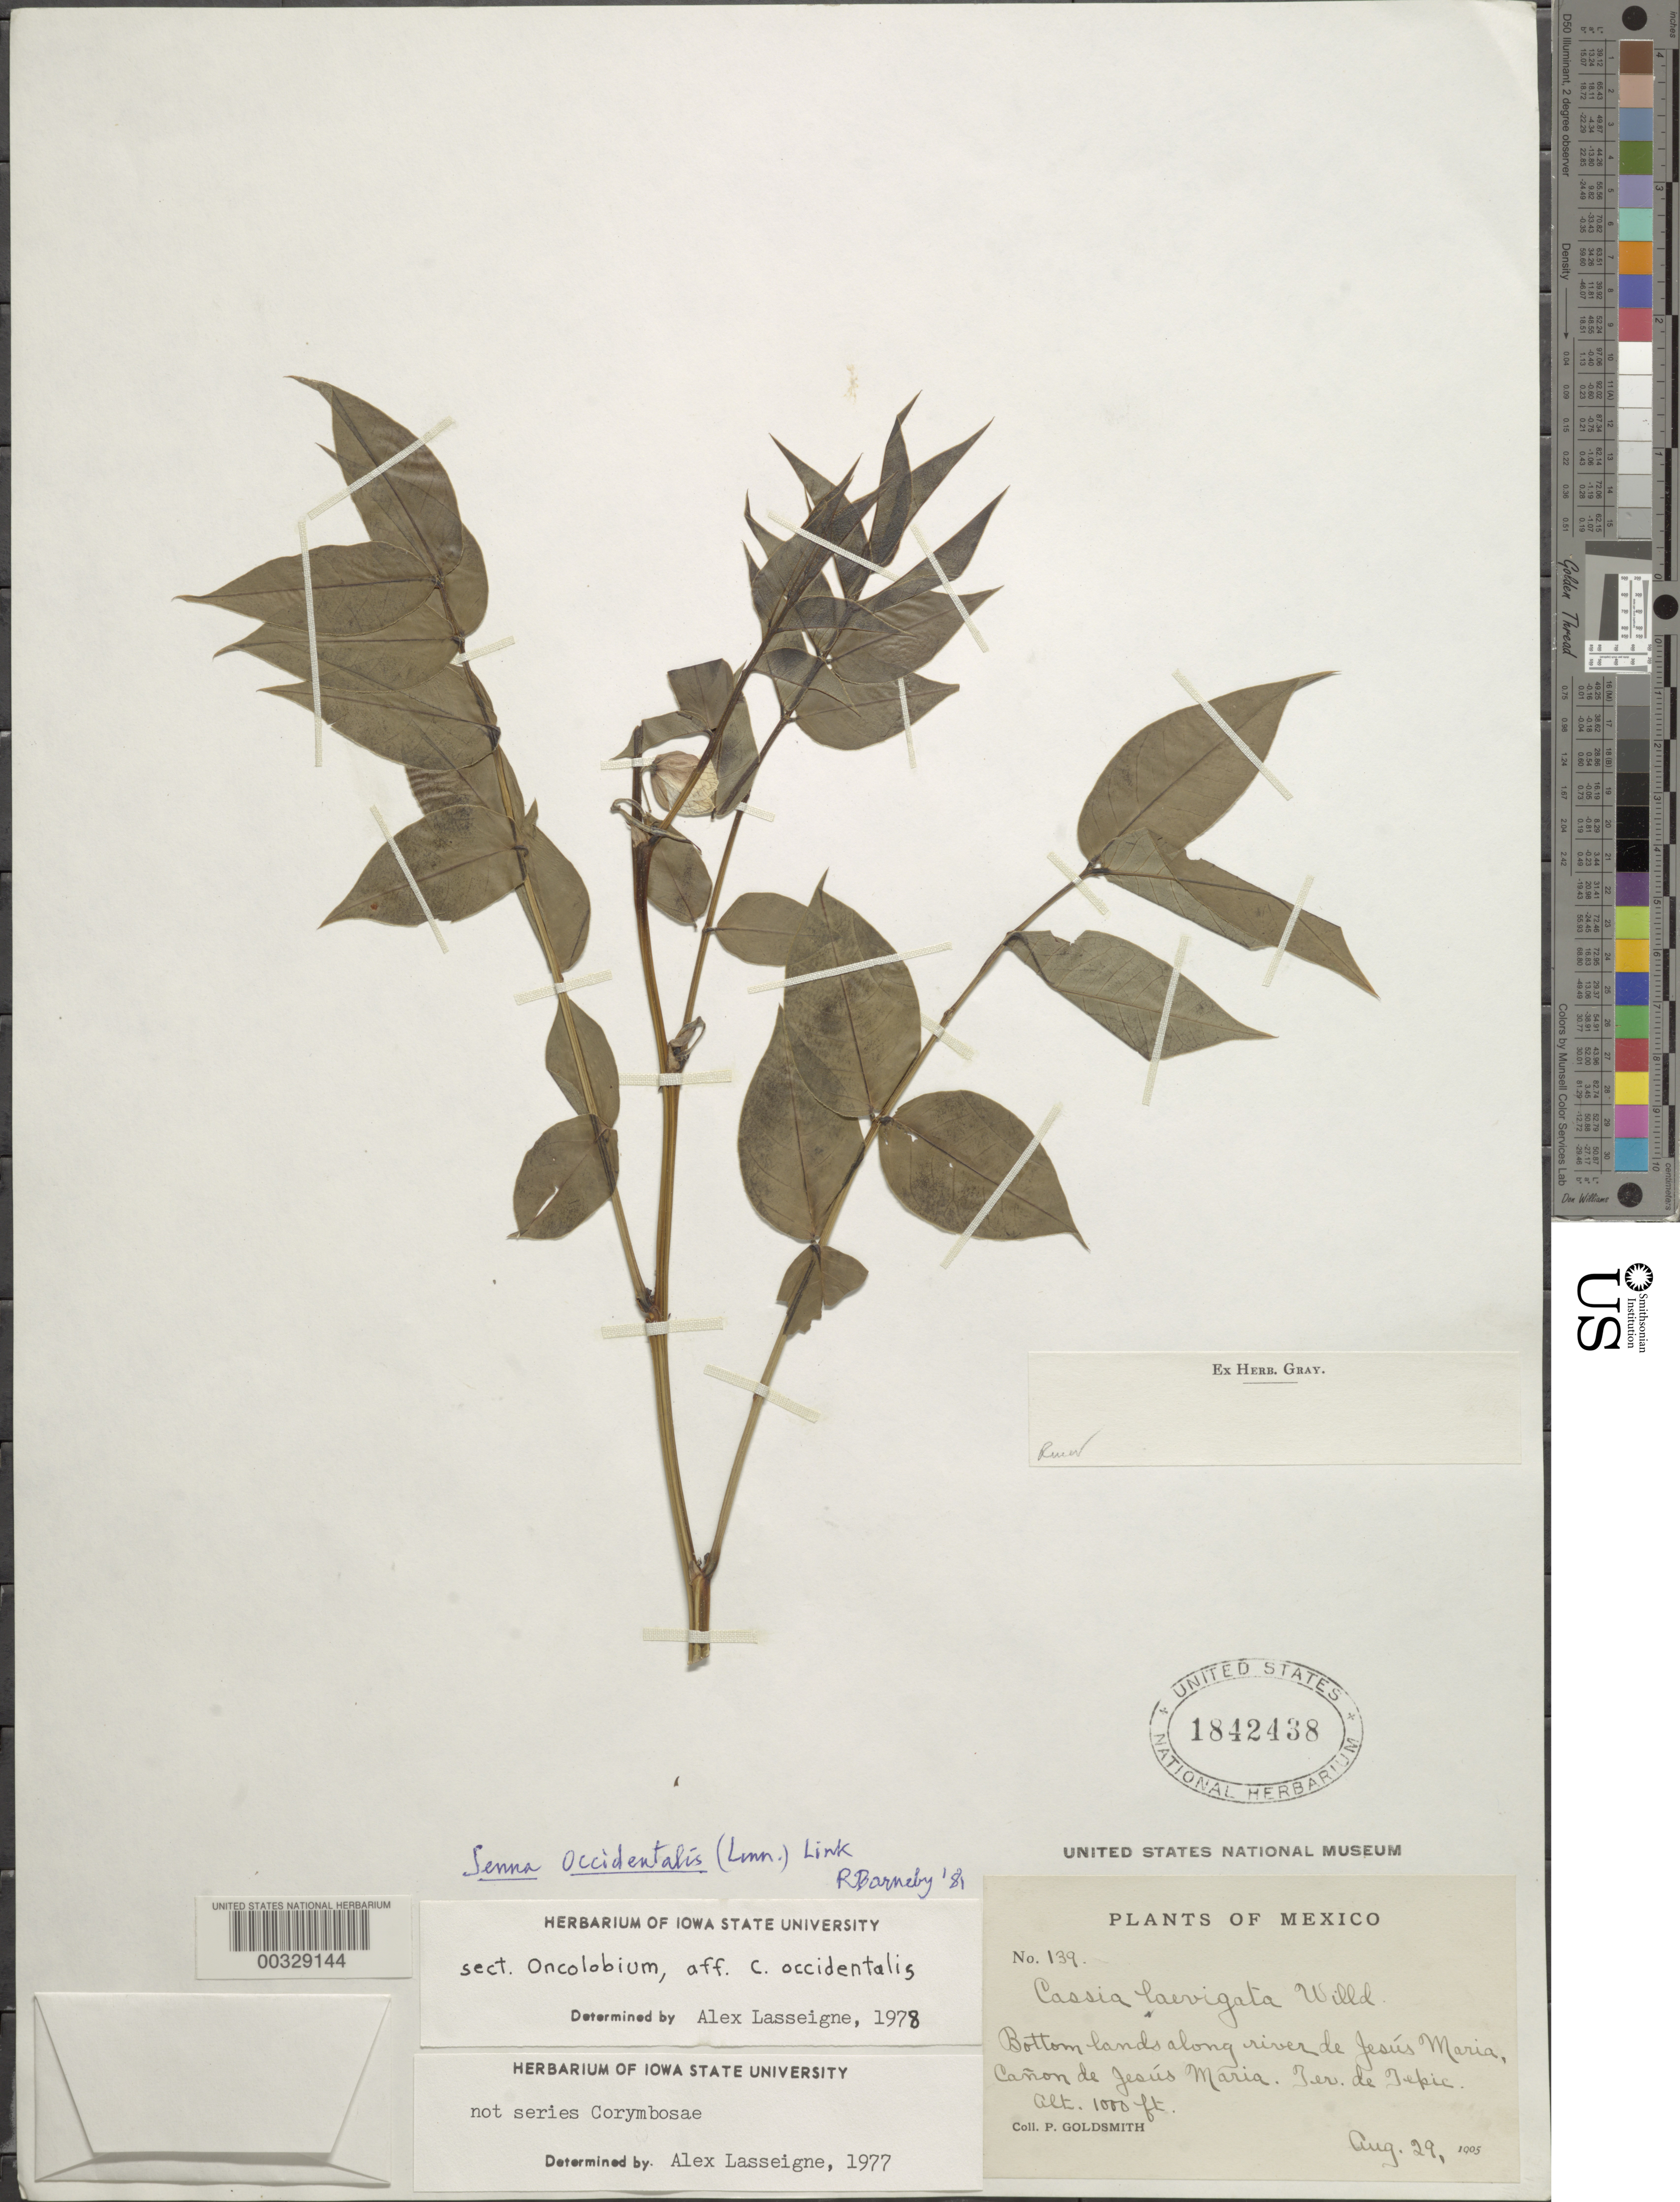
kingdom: Plantae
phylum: Tracheophyta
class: Magnoliopsida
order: Fabales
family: Fabaceae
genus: Senna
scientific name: Senna occidentalis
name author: (L.) Link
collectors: P. Goldsmith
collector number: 139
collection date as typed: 29 Aug 1905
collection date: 1905-08-29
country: Mexico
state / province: Nayarit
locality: Jesus maria river, canon de jesus maria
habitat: Bottom lands along river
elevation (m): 305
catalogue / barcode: US 1842438